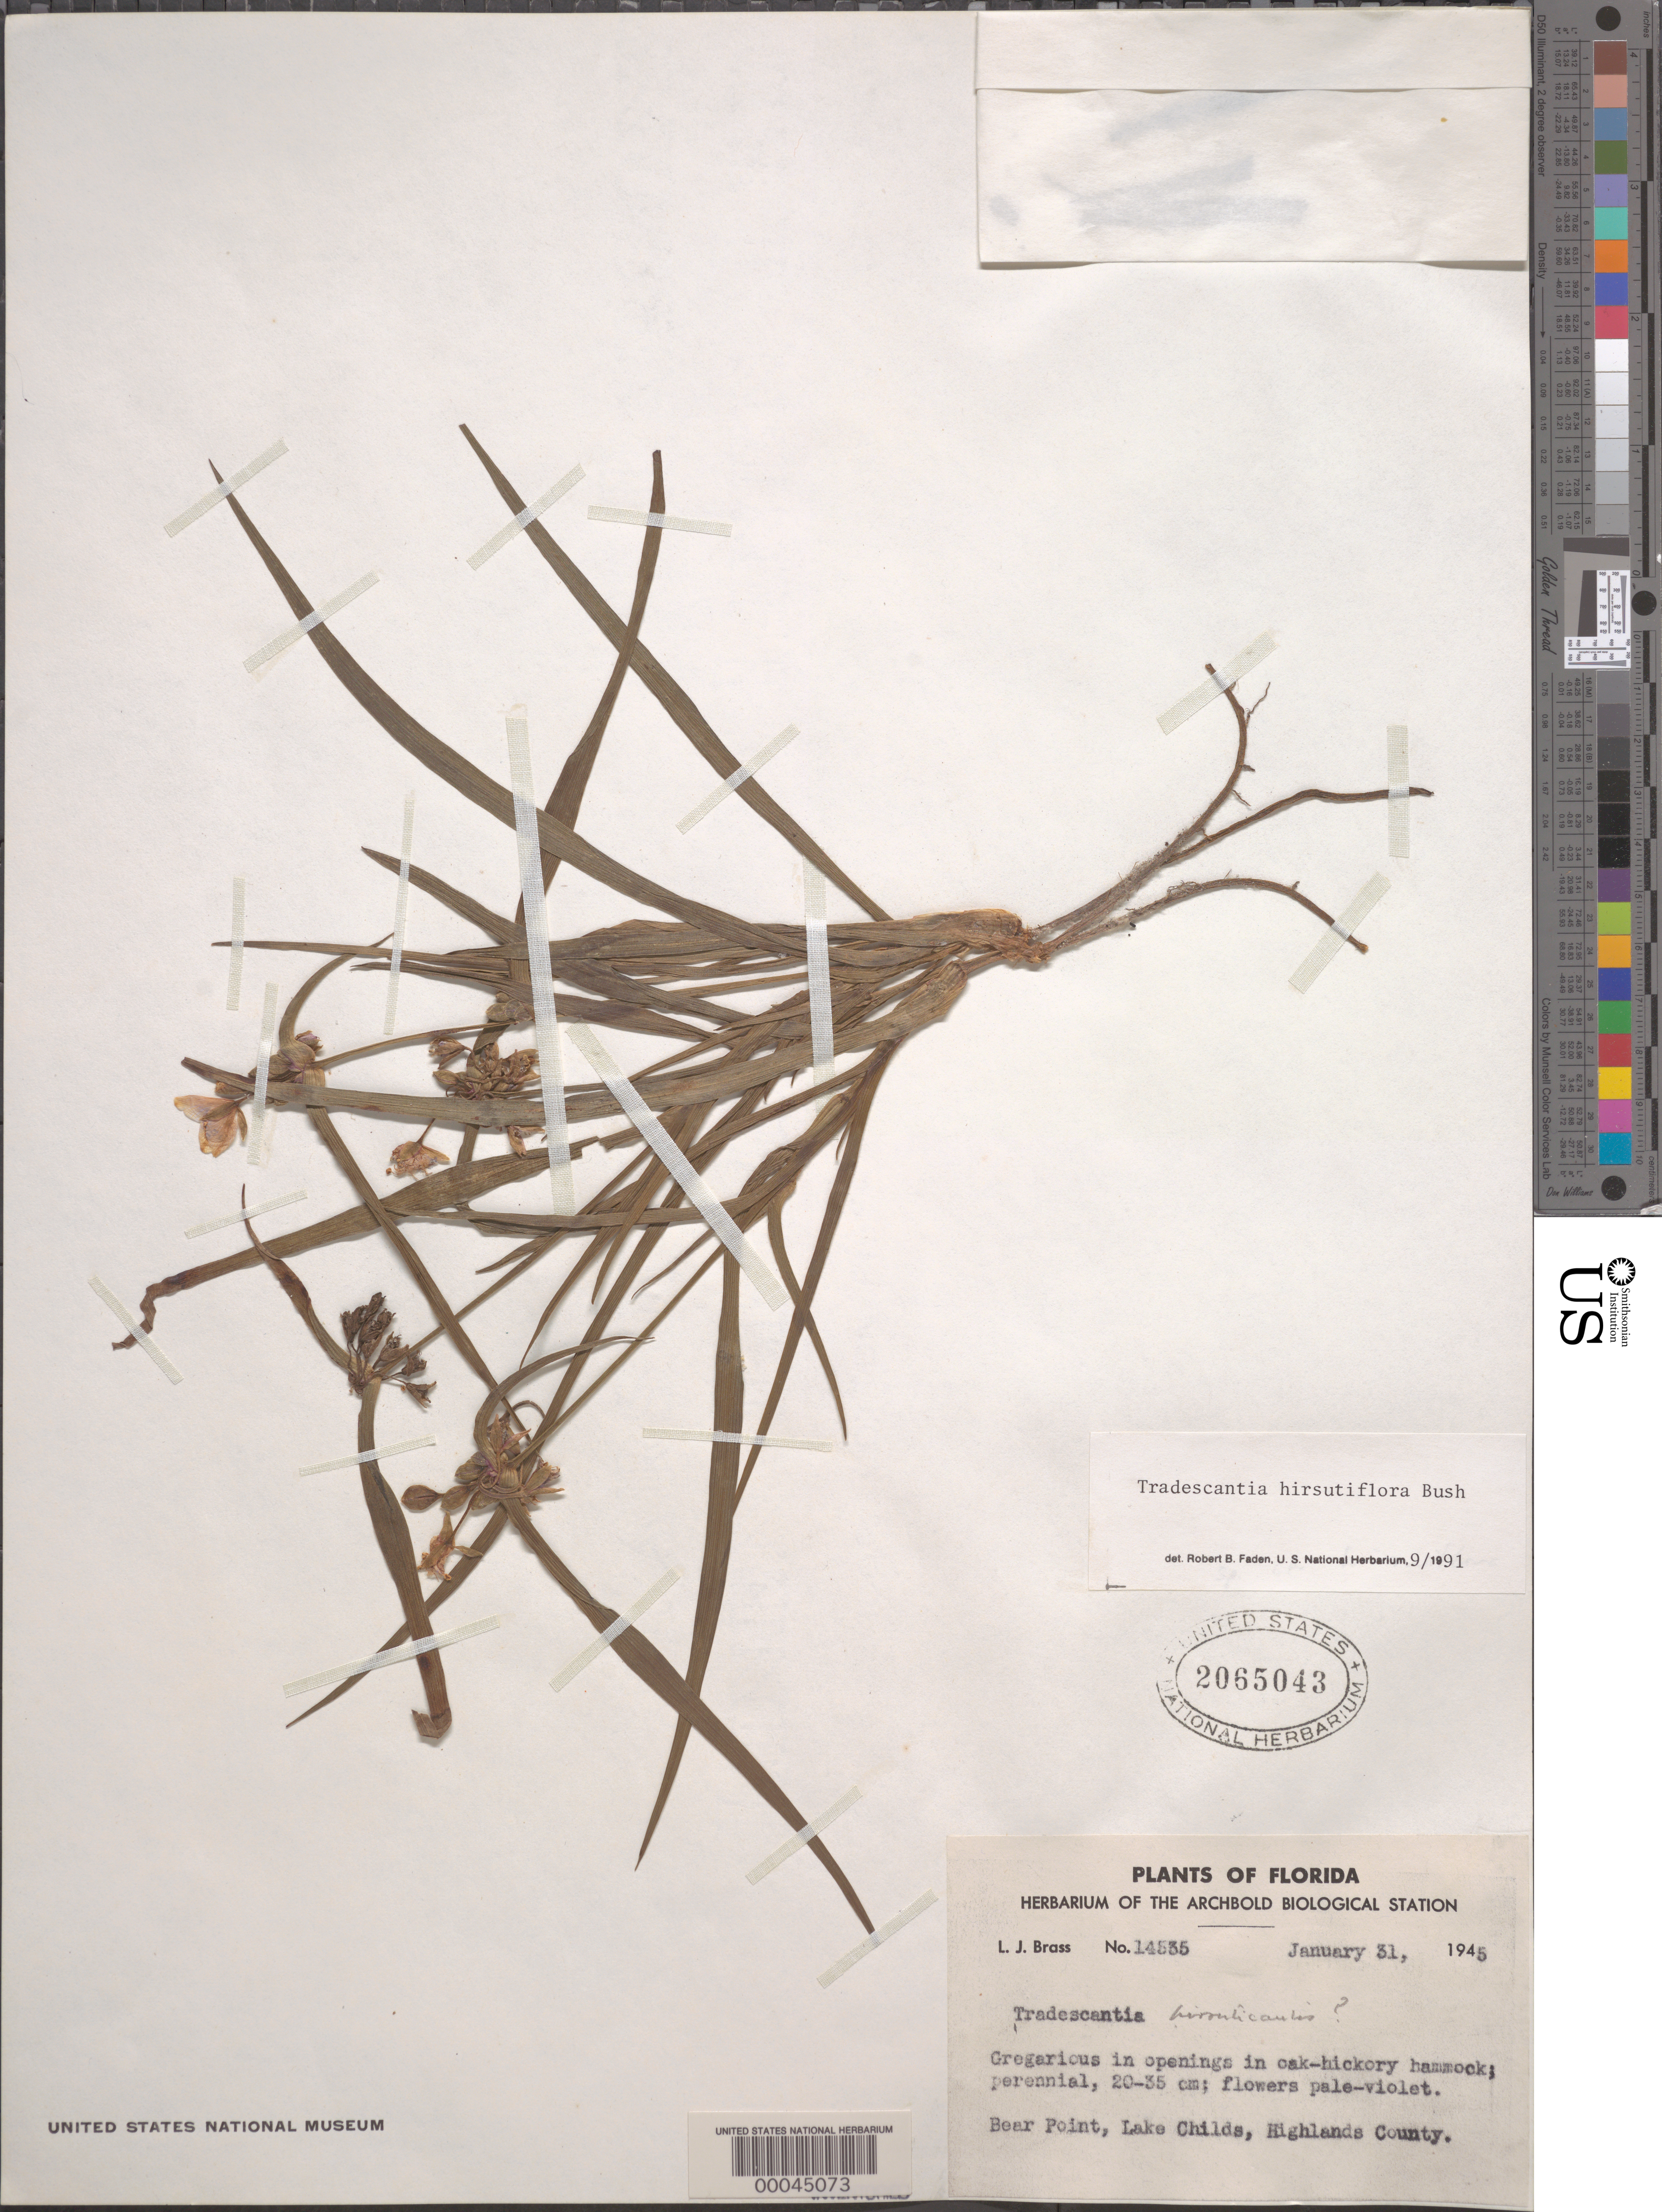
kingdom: Plantae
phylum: Tracheophyta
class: Liliopsida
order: Commelinales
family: Commelinaceae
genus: Tradescantia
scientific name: Tradescantia hirsutiflora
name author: Bush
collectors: L. J. Brass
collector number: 14535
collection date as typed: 31 Jan 1945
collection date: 1945-01-31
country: United States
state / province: Florida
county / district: Highlands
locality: Bear point, lake childs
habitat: Grassy openings in oak hammock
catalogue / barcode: US 2065043